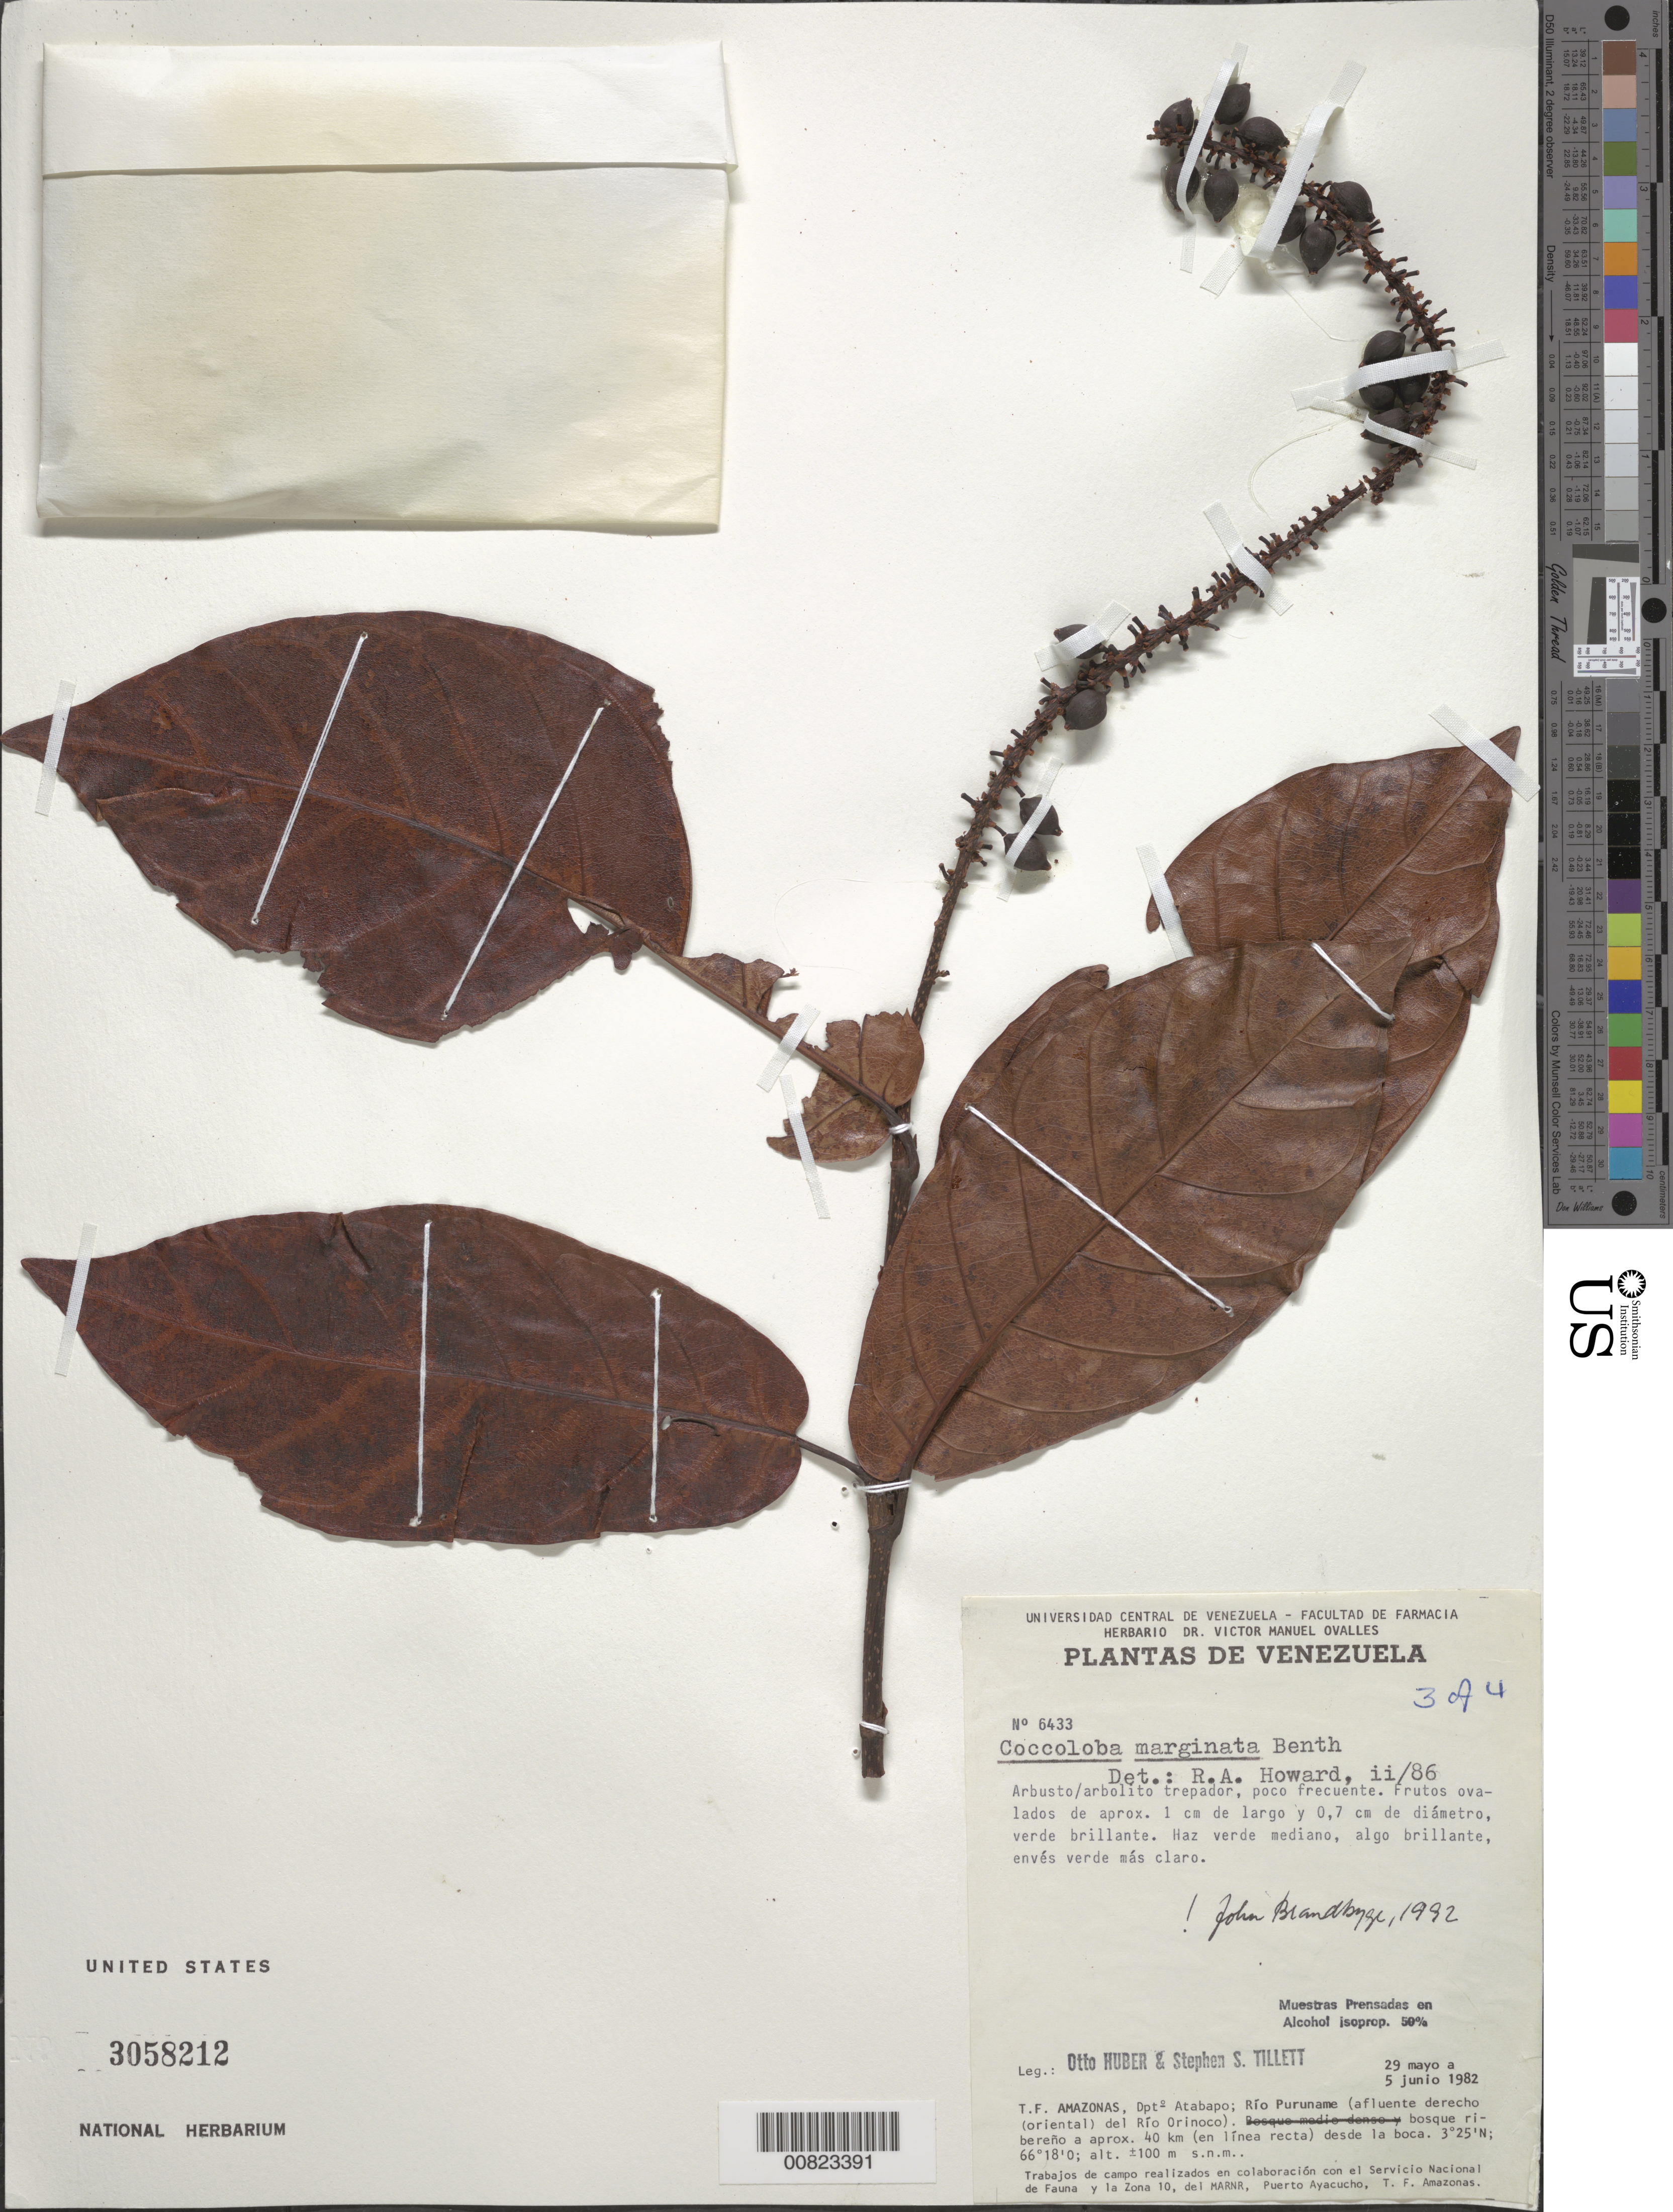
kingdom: Plantae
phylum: Tracheophyta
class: Magnoliopsida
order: Caryophyllales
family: Polygonaceae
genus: Coccoloba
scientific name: Coccoloba marginata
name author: Benth.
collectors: O. Huber & S. S. Tillett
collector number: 6433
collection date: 1982-05-29/1982-06-05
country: Venezuela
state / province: Amazonas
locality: Dptº Atabapo; Río Puruname (afluente dereche (oriental), del Río Orinoco). bosque ribereño aprox. 40 km (en línea recta) desde la boca.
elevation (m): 100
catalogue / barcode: US 3058212